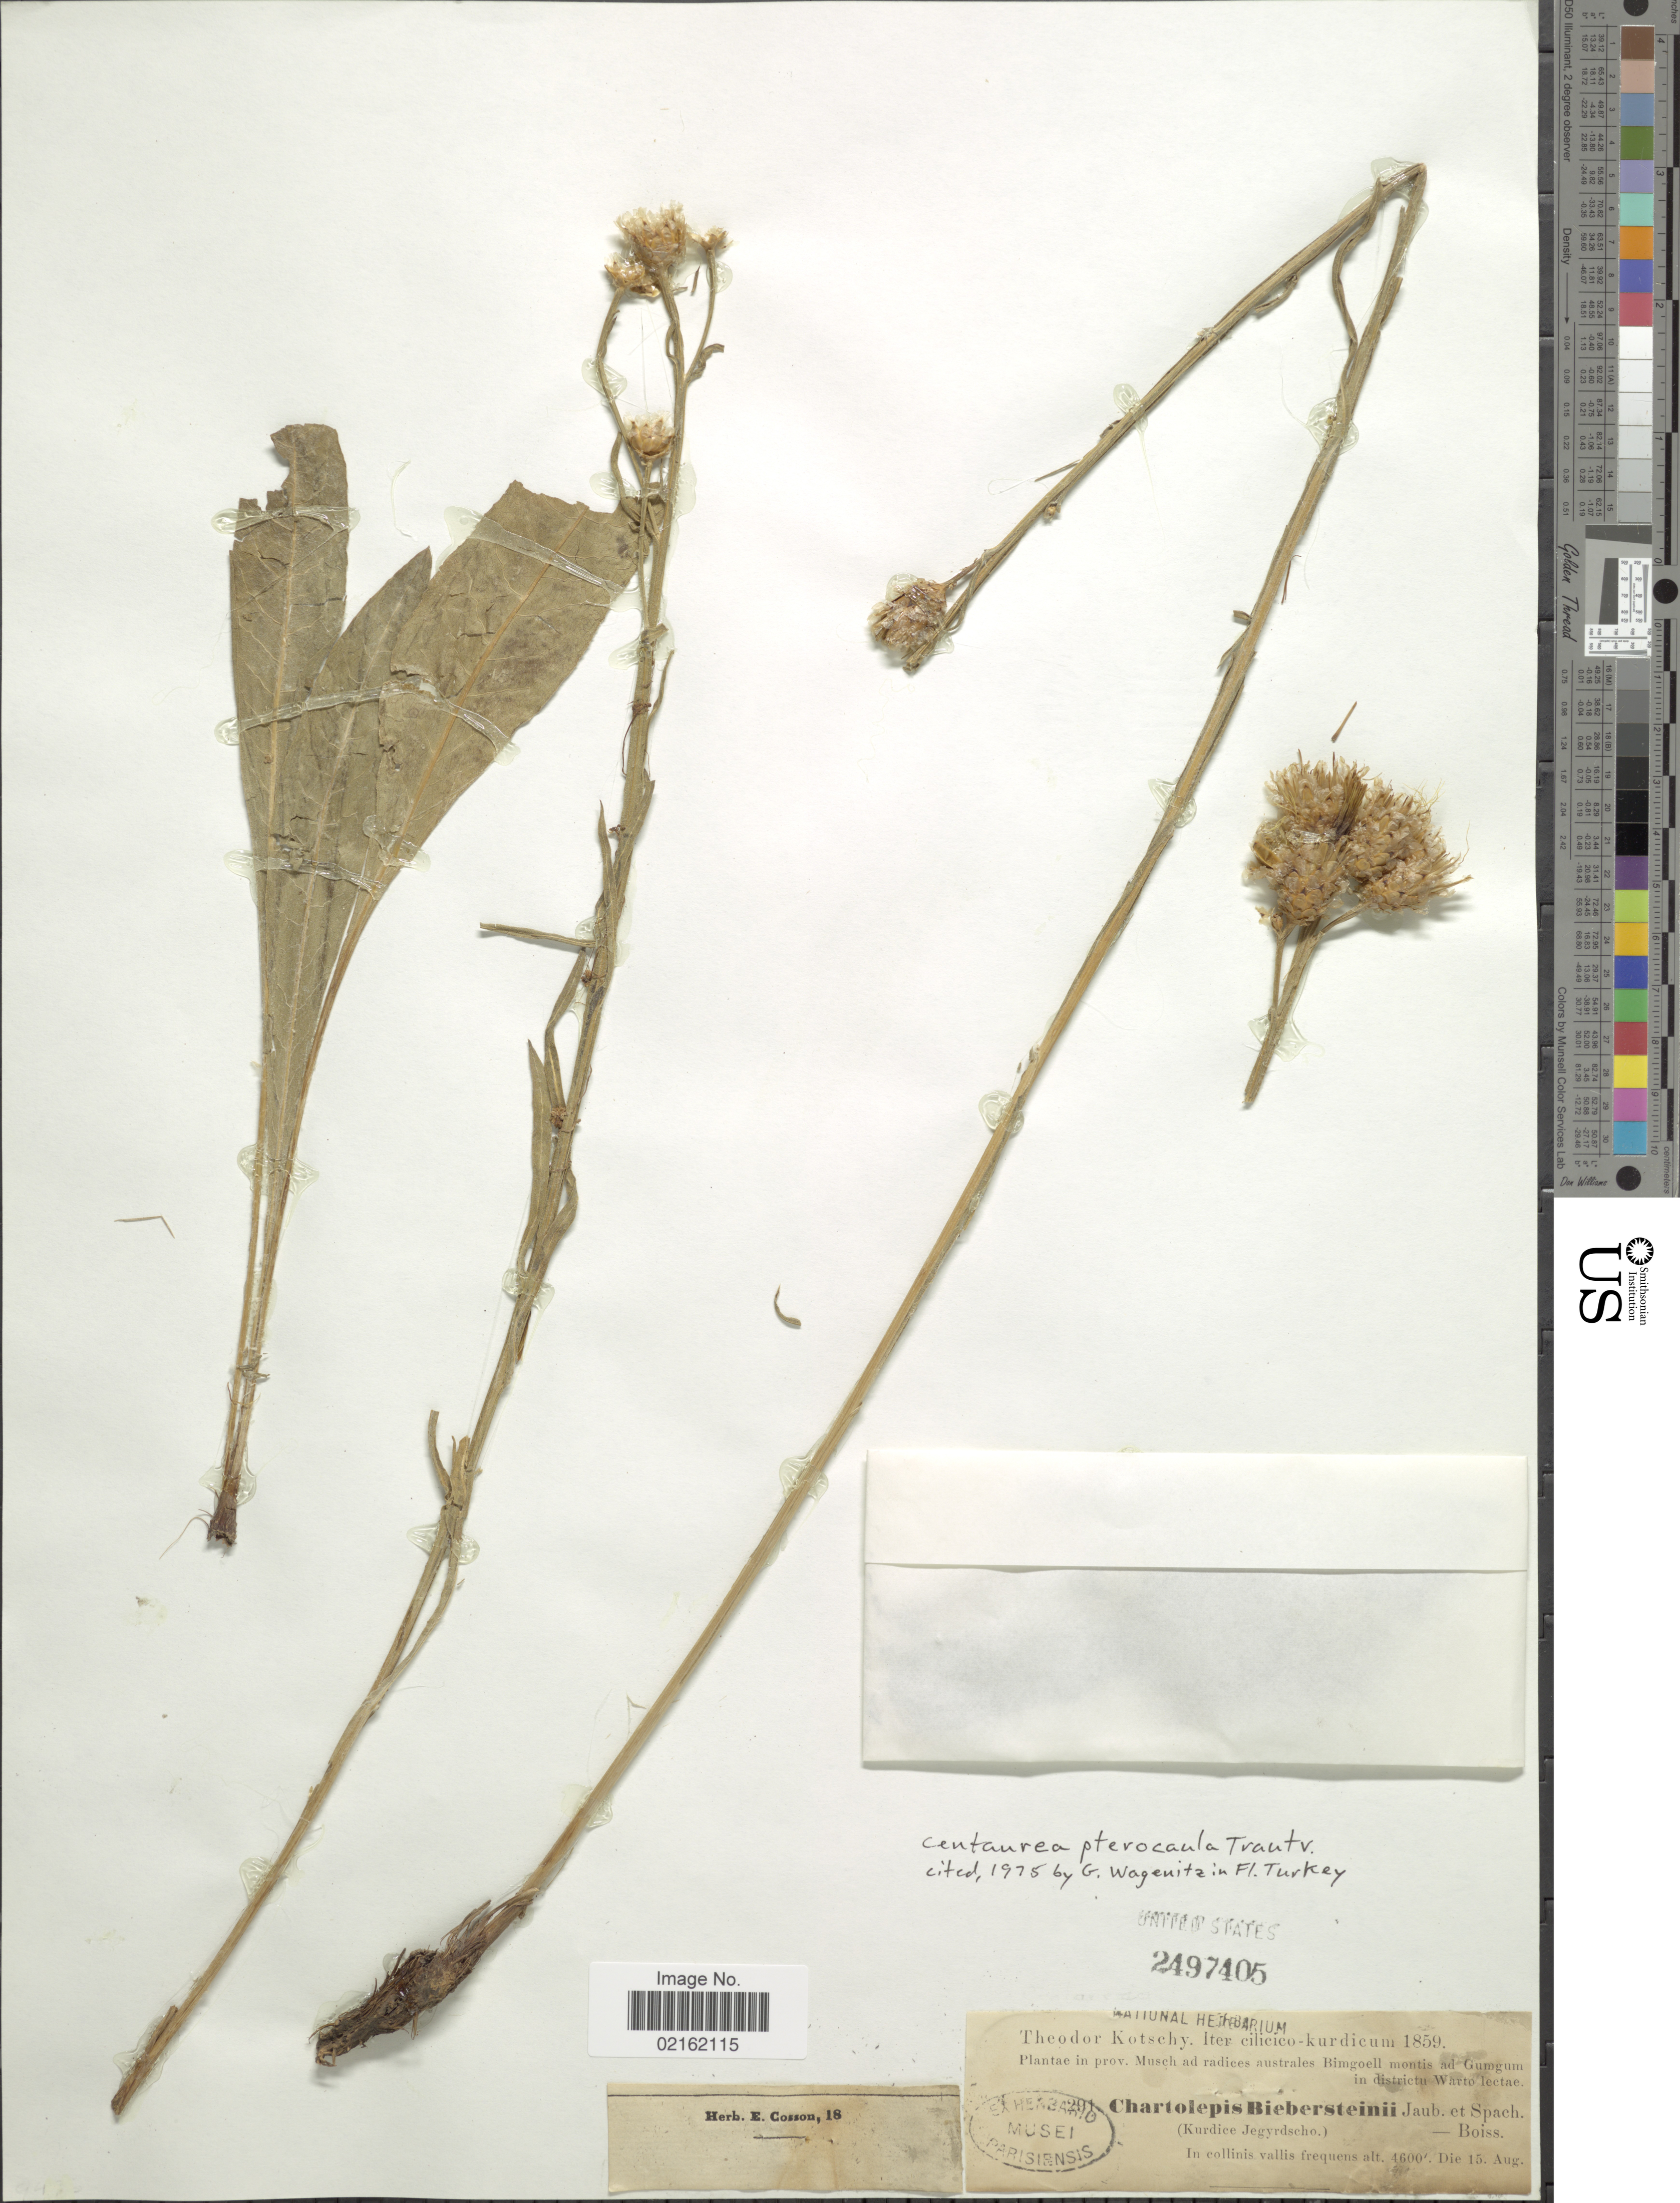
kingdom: Plantae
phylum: Tracheophyta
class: Magnoliopsida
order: Asterales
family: Asteraceae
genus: Centaurea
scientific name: Centaurea gabrieljanae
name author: Greuter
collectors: K. G. Kotschy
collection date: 1859-08-15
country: Turkey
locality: Prov. Musch ad radices australes Bimgoell montis ad Gumgum in districtu Warto lectae, In collinis vallis frequens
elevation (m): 1402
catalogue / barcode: US 2497405